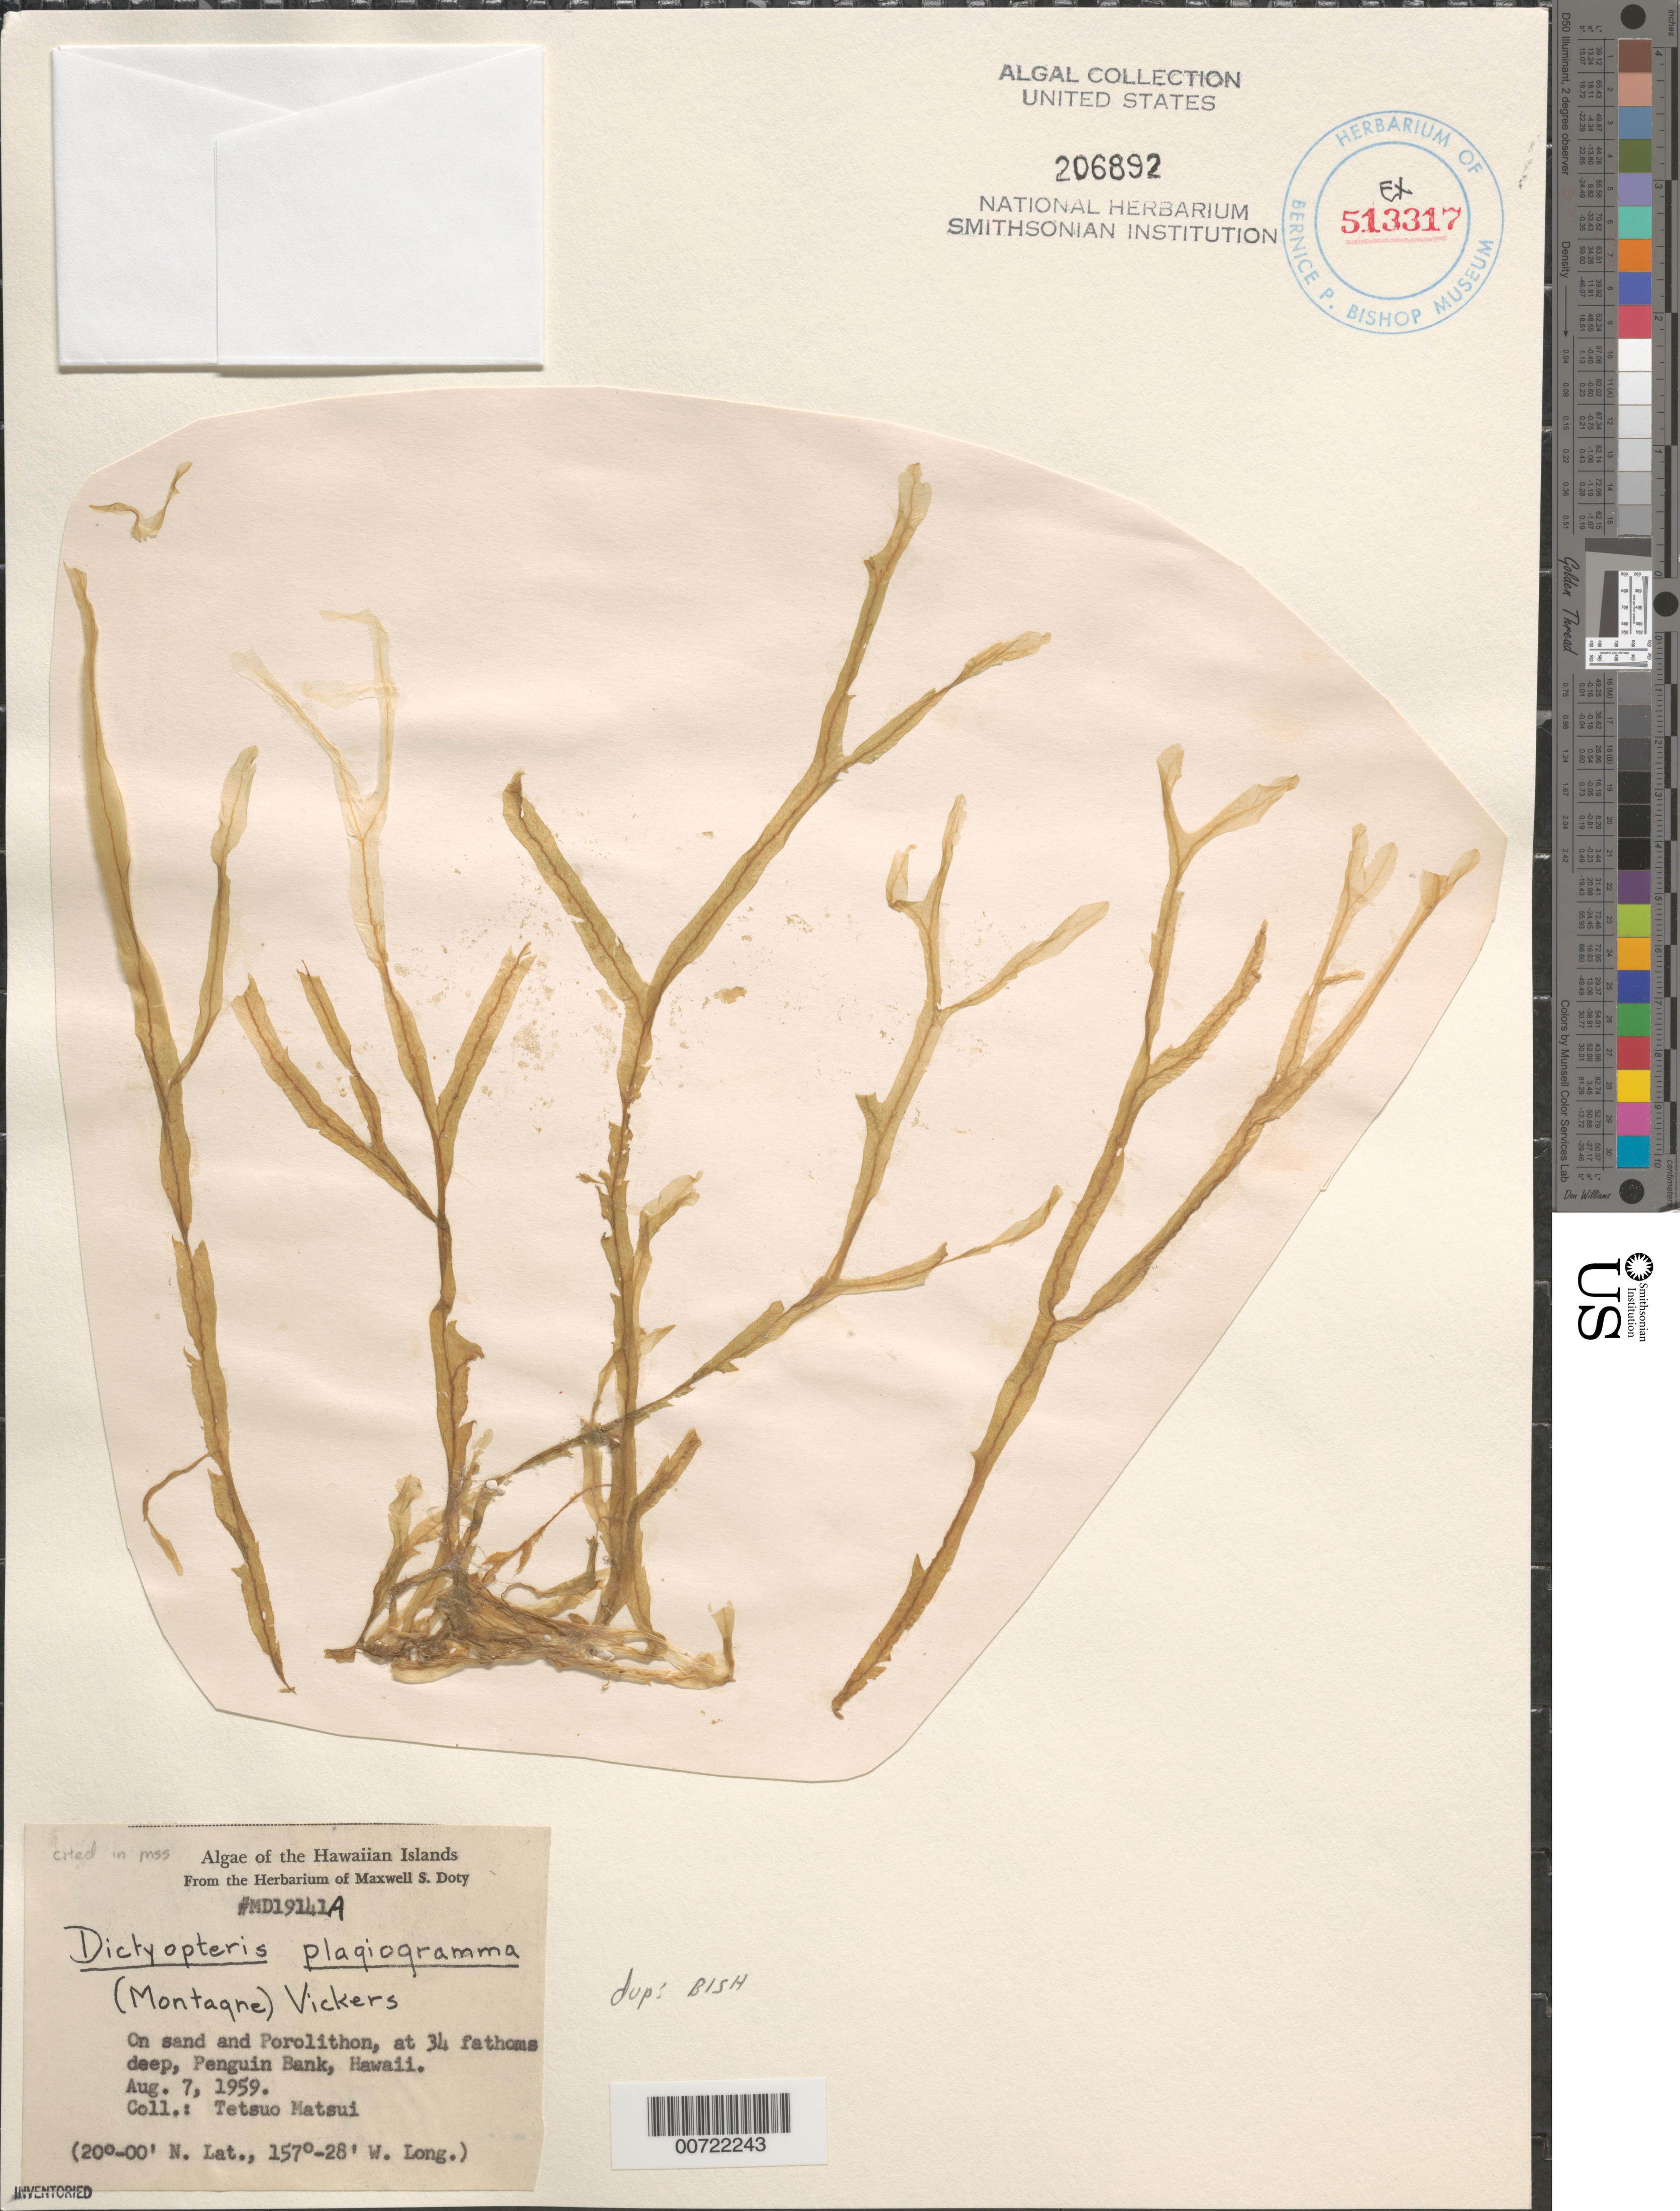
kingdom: Chromista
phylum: Ochrophyta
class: Phaeophyceae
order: Dictyotales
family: Dictyotaceae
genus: Dictyopteris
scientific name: Dictyopteris plagiogramma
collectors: T. Matsui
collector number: MSD 19141A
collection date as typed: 07 Aug 1959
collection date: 1959-08-07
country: United States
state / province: Hawaii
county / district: Maui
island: Moloka'i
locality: Penguin Bank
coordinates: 20-00' N. Lat., 157-28' W. Long.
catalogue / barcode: US 206892